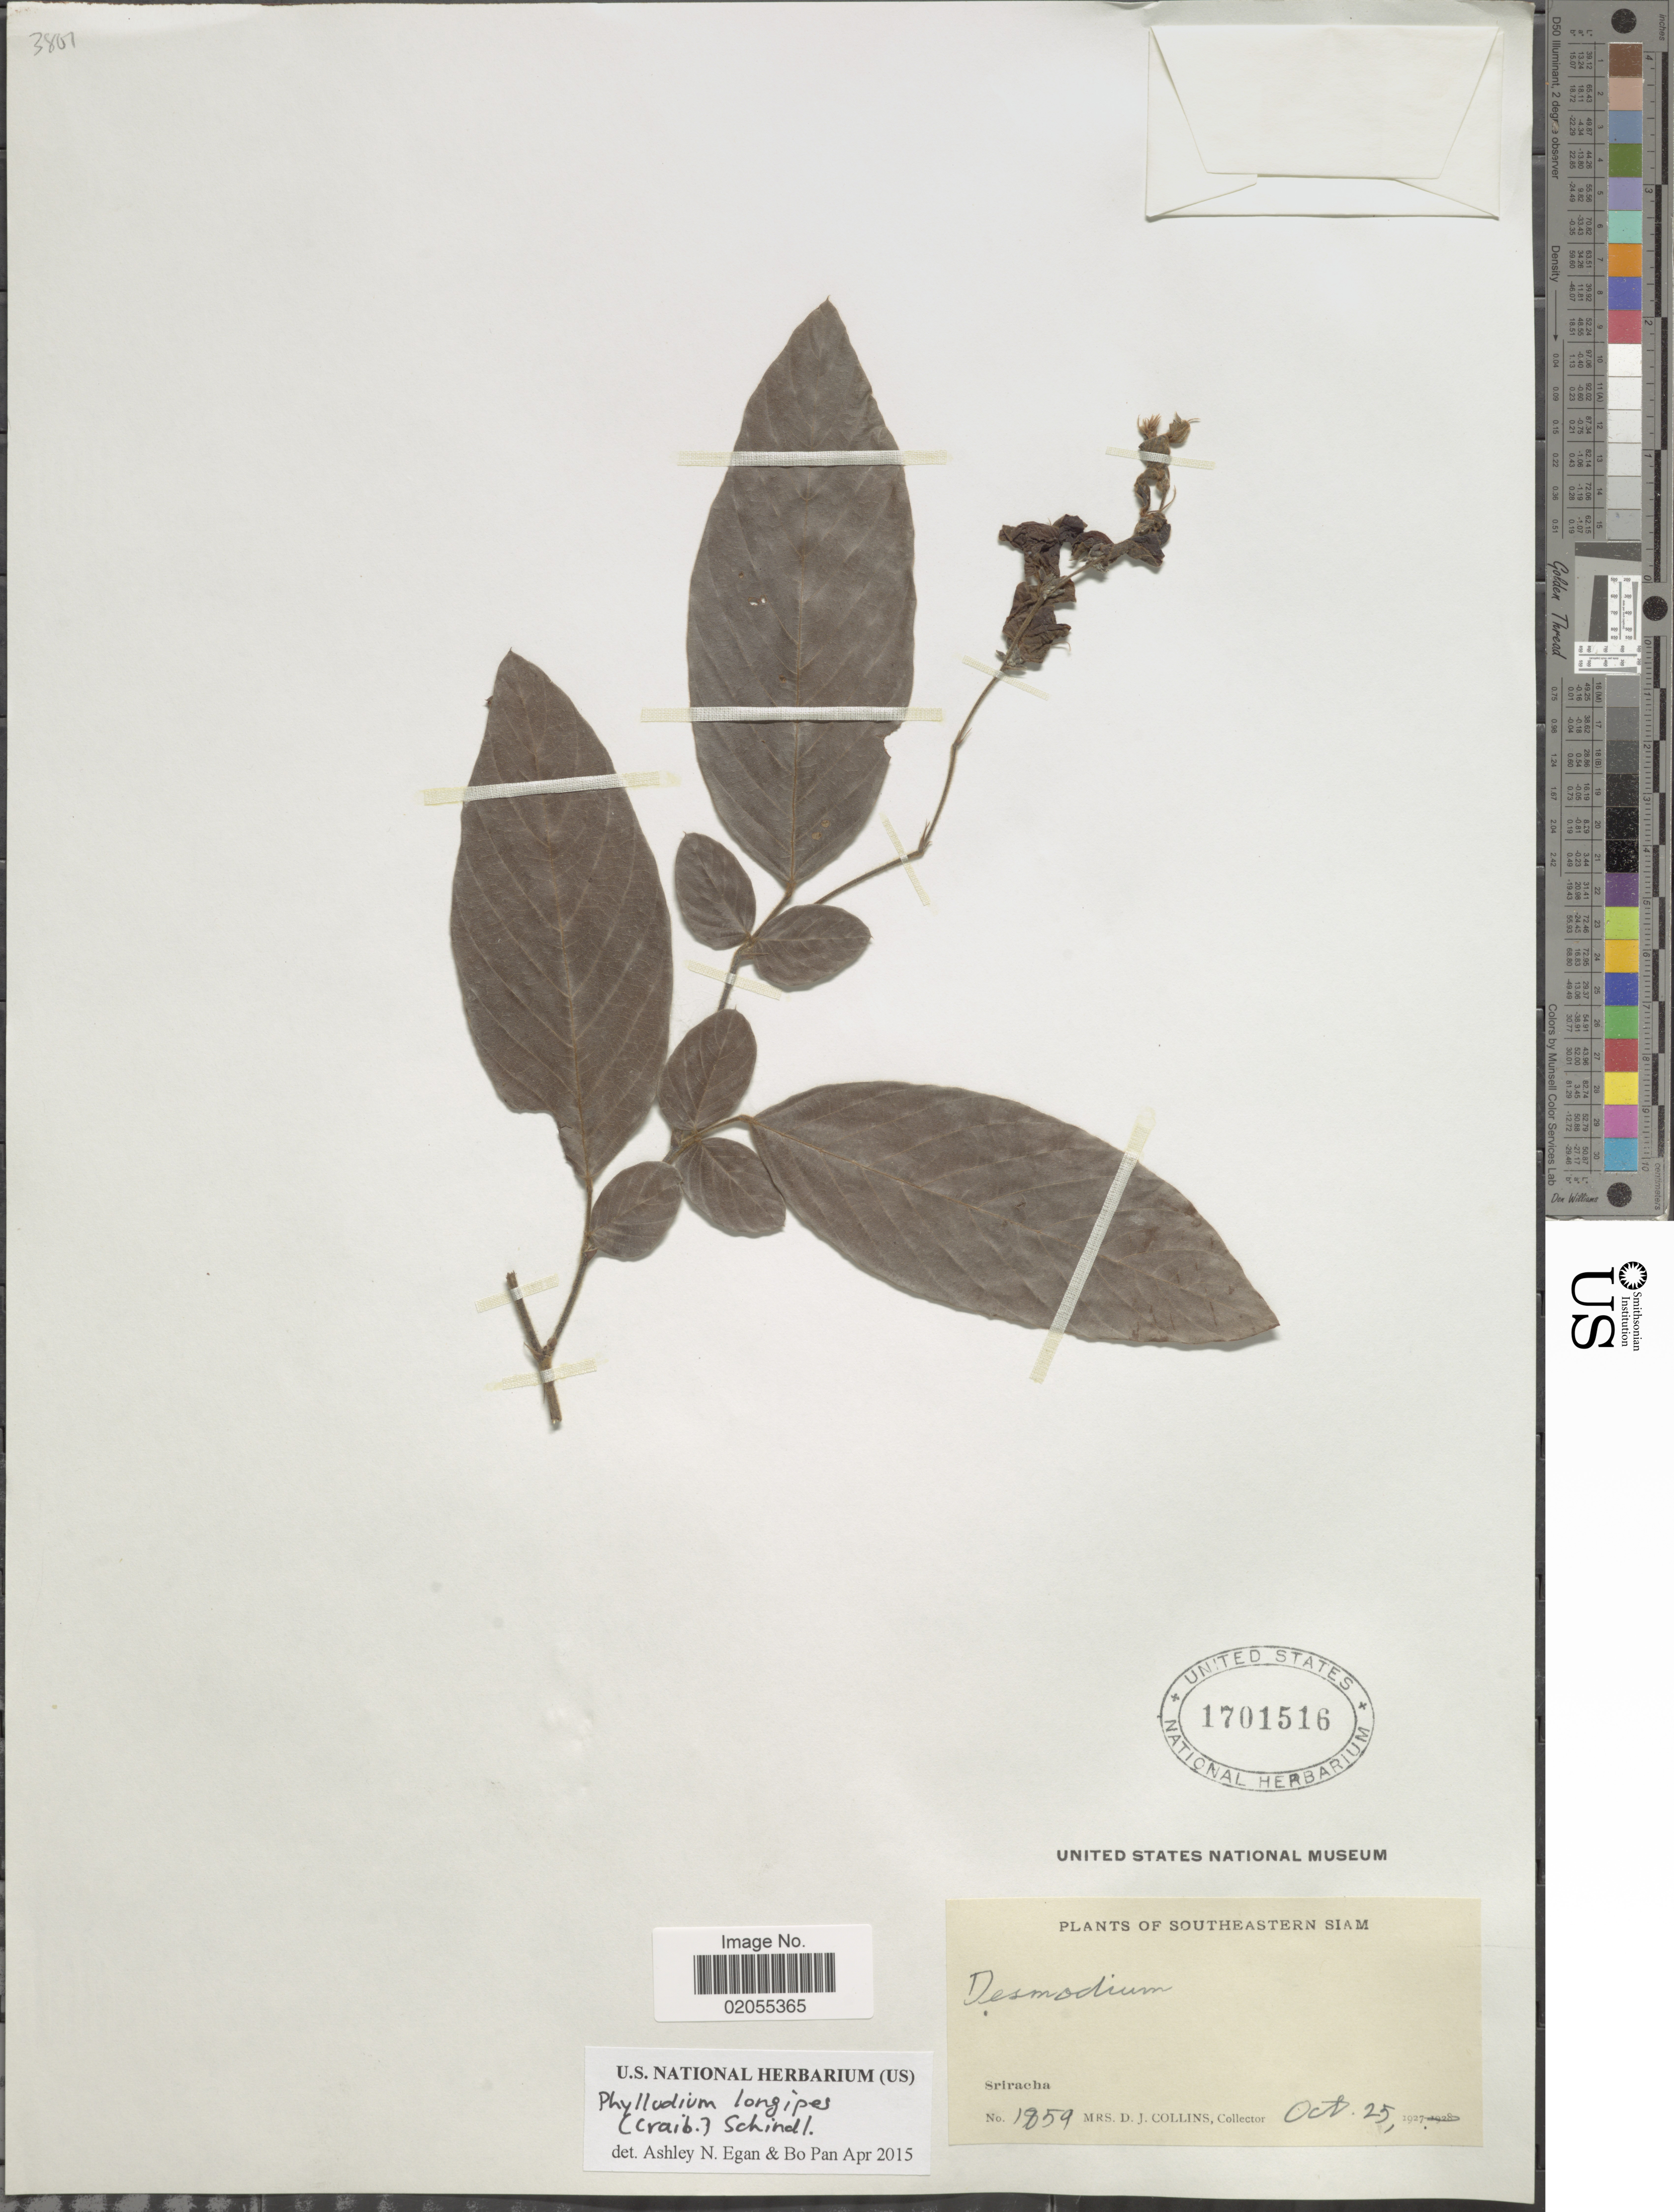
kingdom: Plantae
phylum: Tracheophyta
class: Magnoliopsida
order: Fabales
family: Fabaceae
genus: Phyllodium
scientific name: Phyllodium longipes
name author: (Craib) Schindl.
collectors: Mrs. D. J. Collins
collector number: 1859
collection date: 1927-10-25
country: Thailand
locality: Southeastern Siam, Sriracha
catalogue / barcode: US 1701516